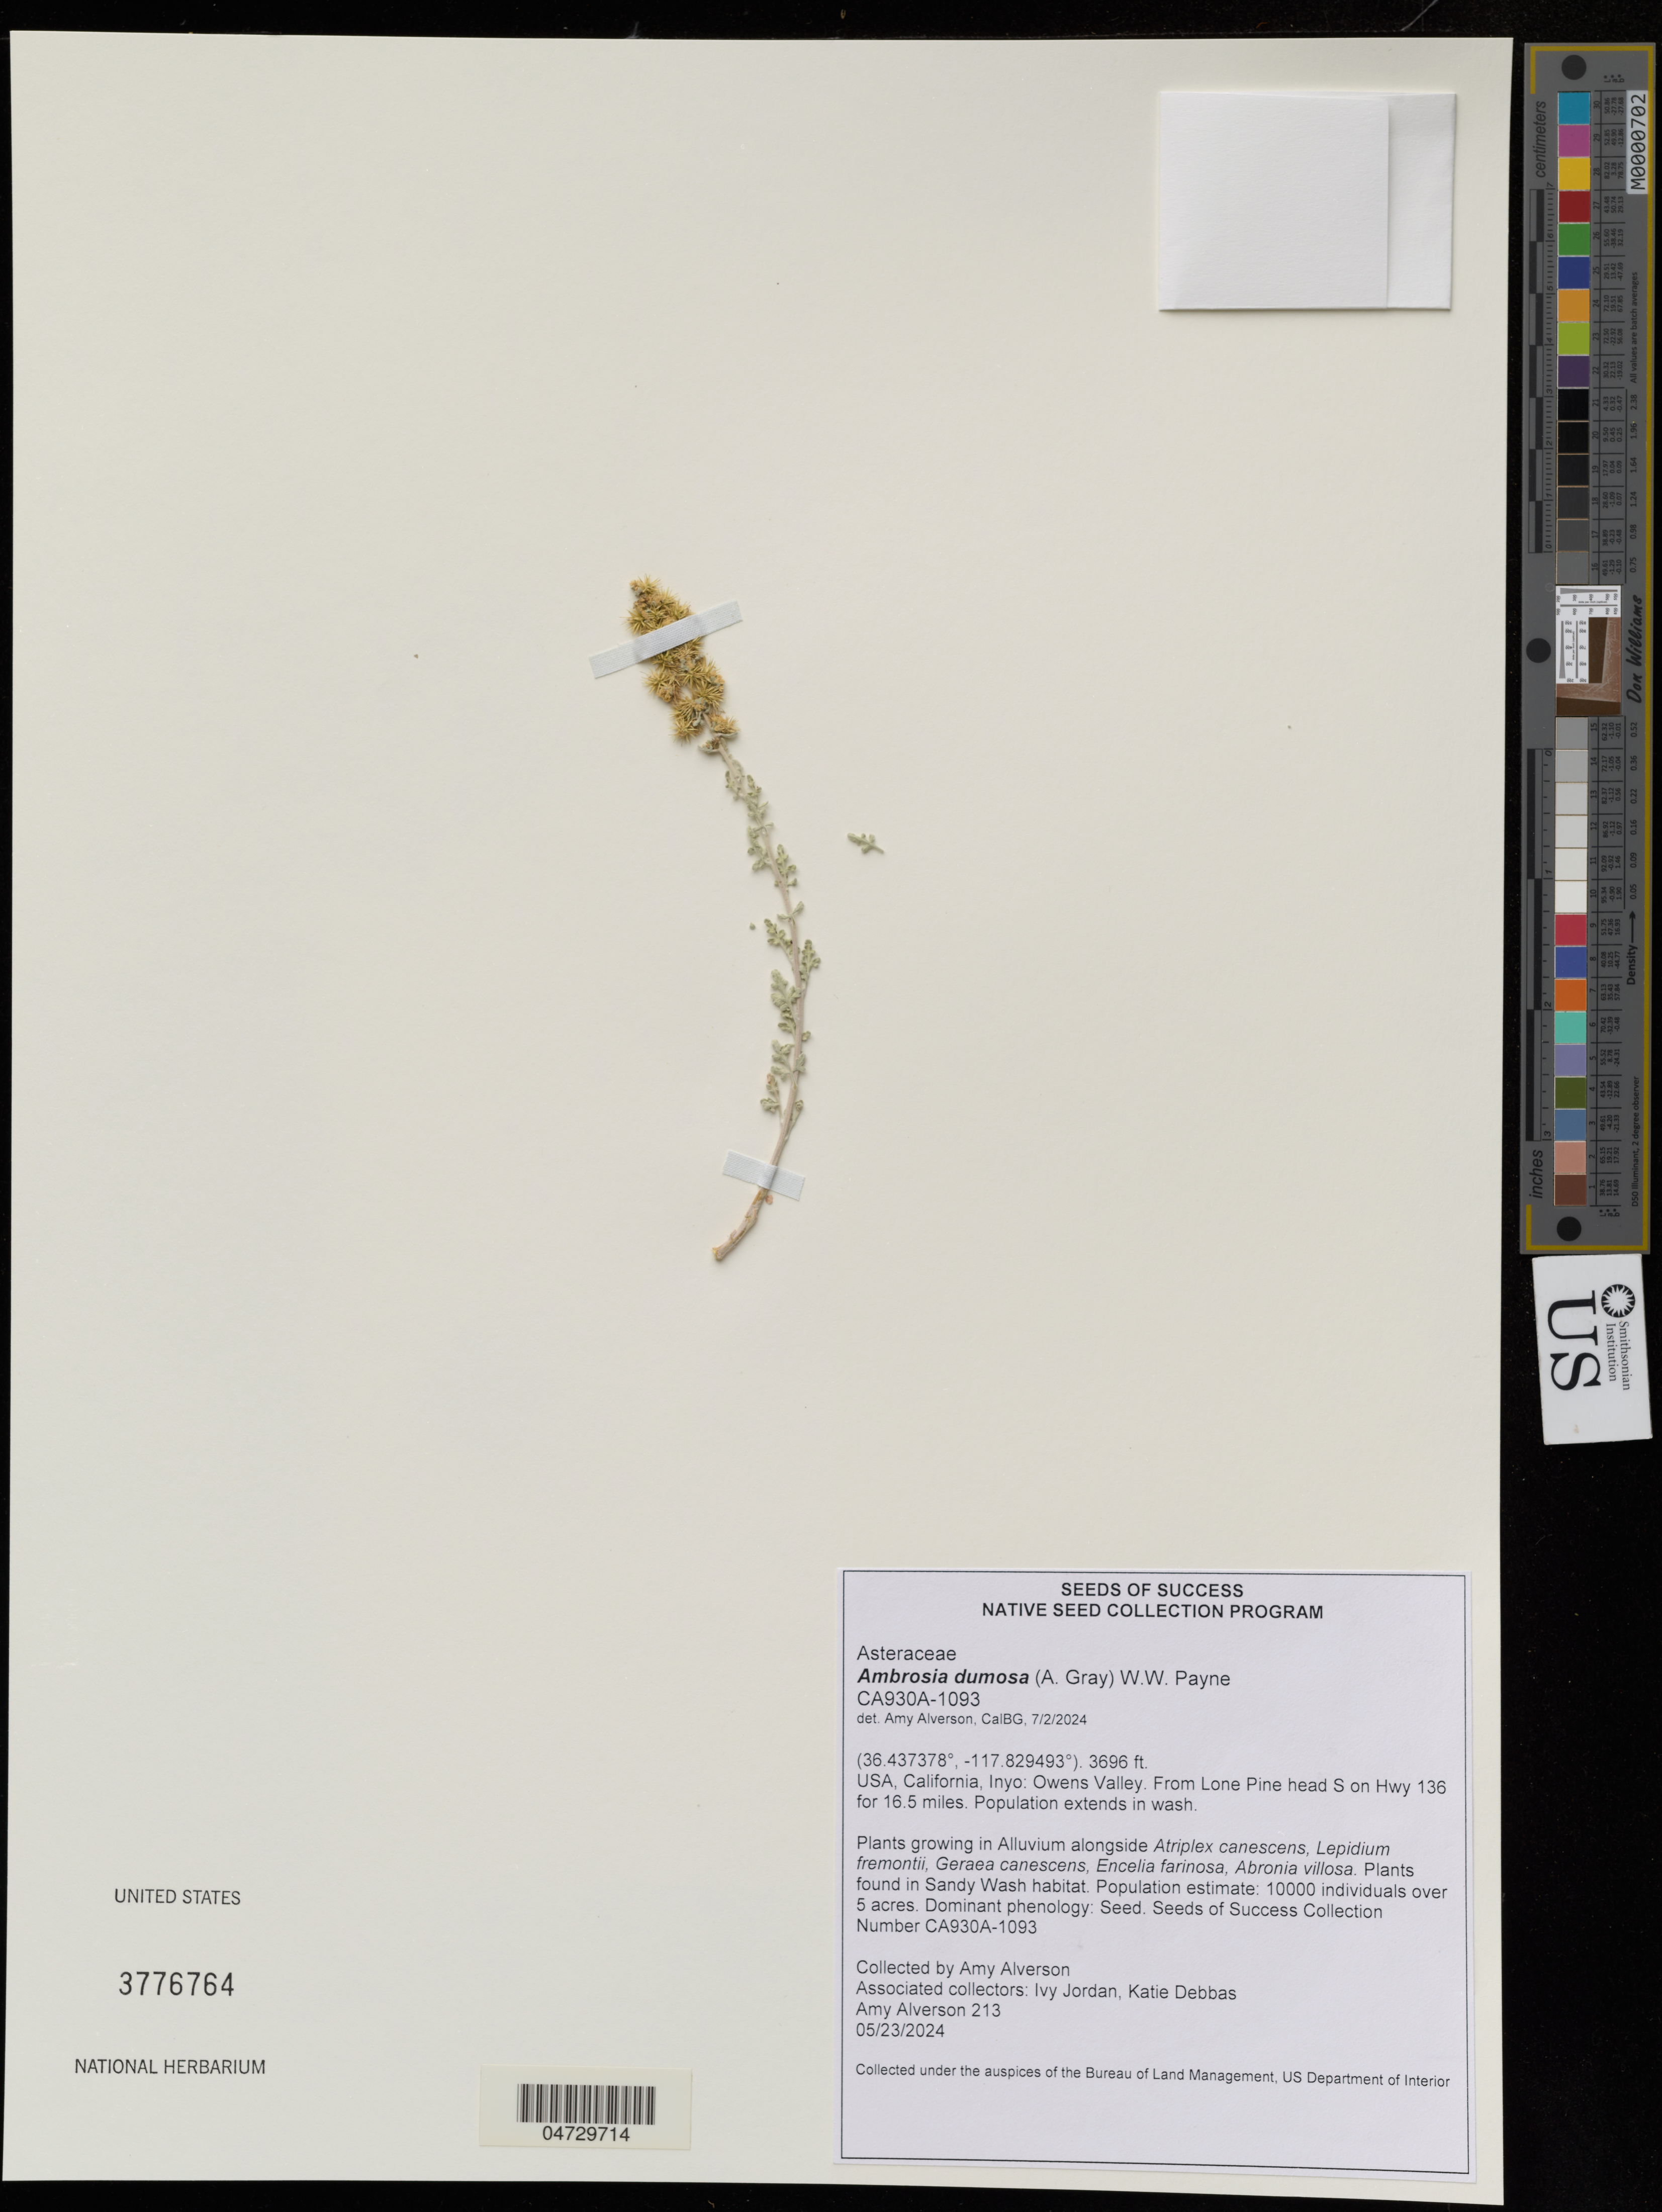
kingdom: Plantae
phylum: Tracheophyta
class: Magnoliopsida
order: Asterales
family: Asteraceae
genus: Ambrosia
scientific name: Ambrosia dumosa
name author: (A. Gray) W.W.Payne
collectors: A. Alverson, I. Jordan & K. Debbas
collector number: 213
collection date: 2024-05-23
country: United States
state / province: California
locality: Inyo: Owens Valley, From Lone Pine head S on Hwy 136 for 16.5 miles.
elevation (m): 1127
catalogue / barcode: US 3776764